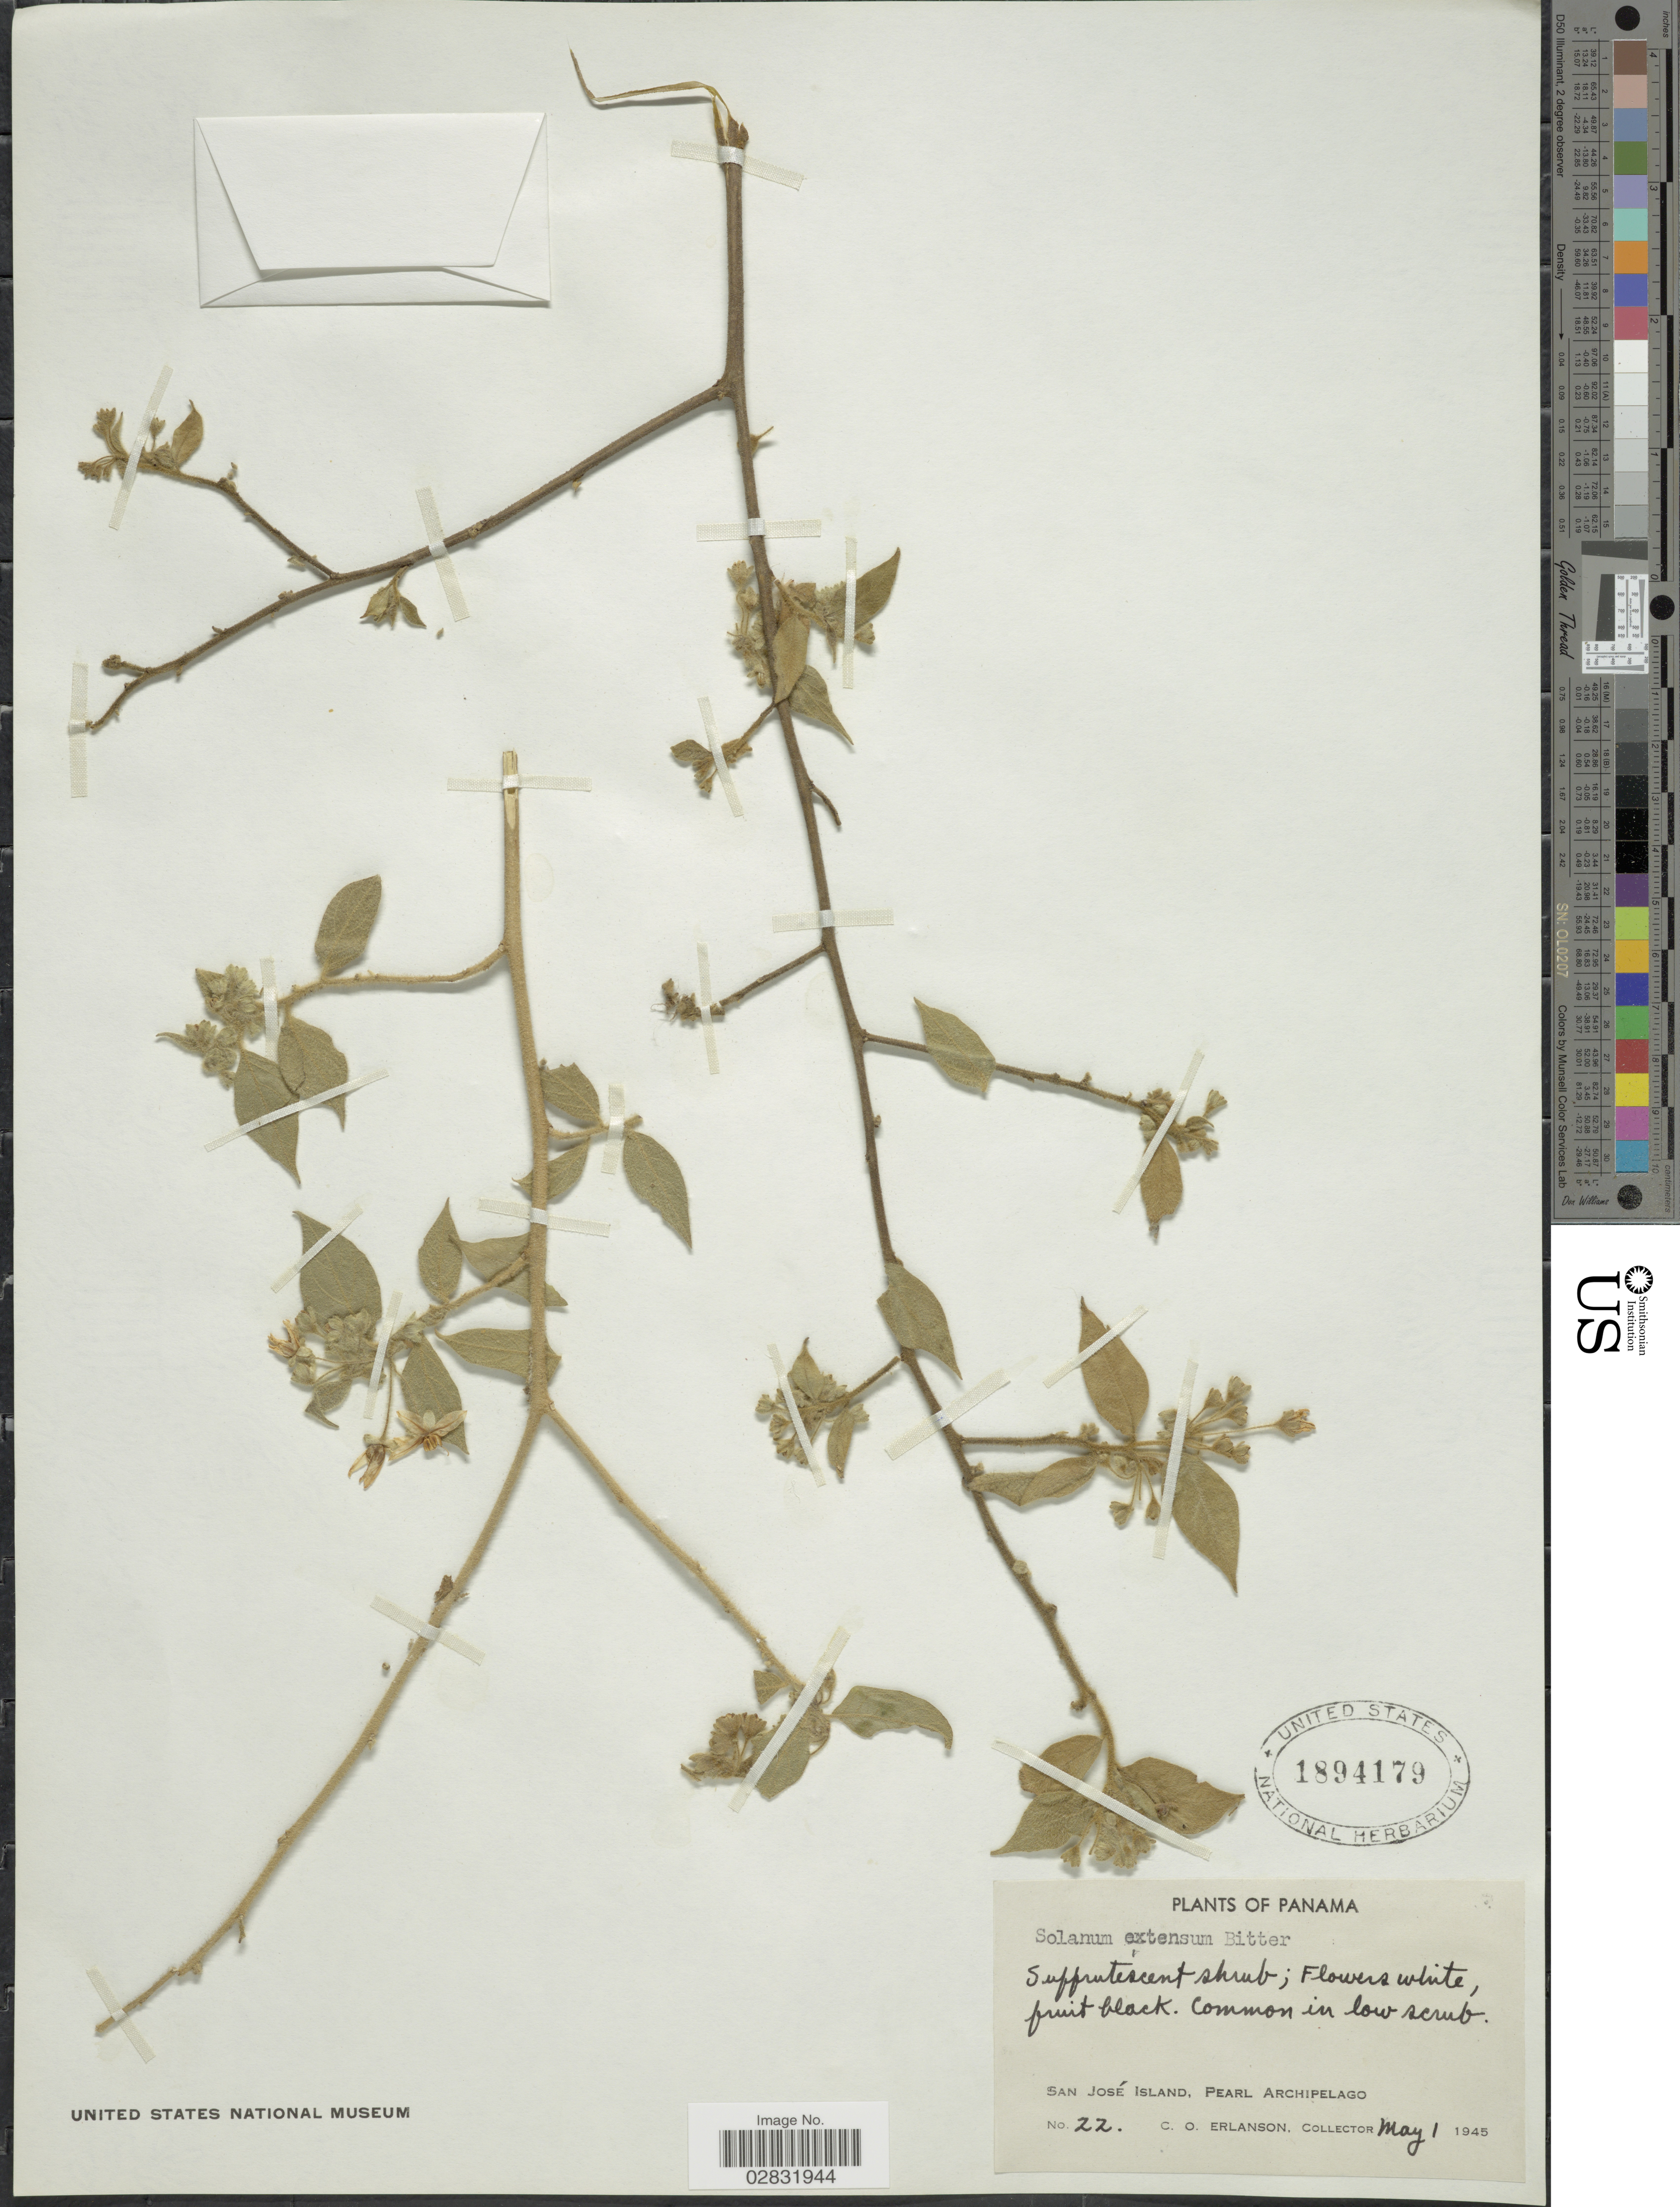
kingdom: Plantae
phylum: Tracheophyta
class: Magnoliopsida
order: Solanales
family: Solanaceae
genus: Solanum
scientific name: Solanum extensum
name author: Bitter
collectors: C. O. Erlanson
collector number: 22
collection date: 1945-05-01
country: Panama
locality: San José Island, Pearl Archipelago.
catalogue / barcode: US 1894179